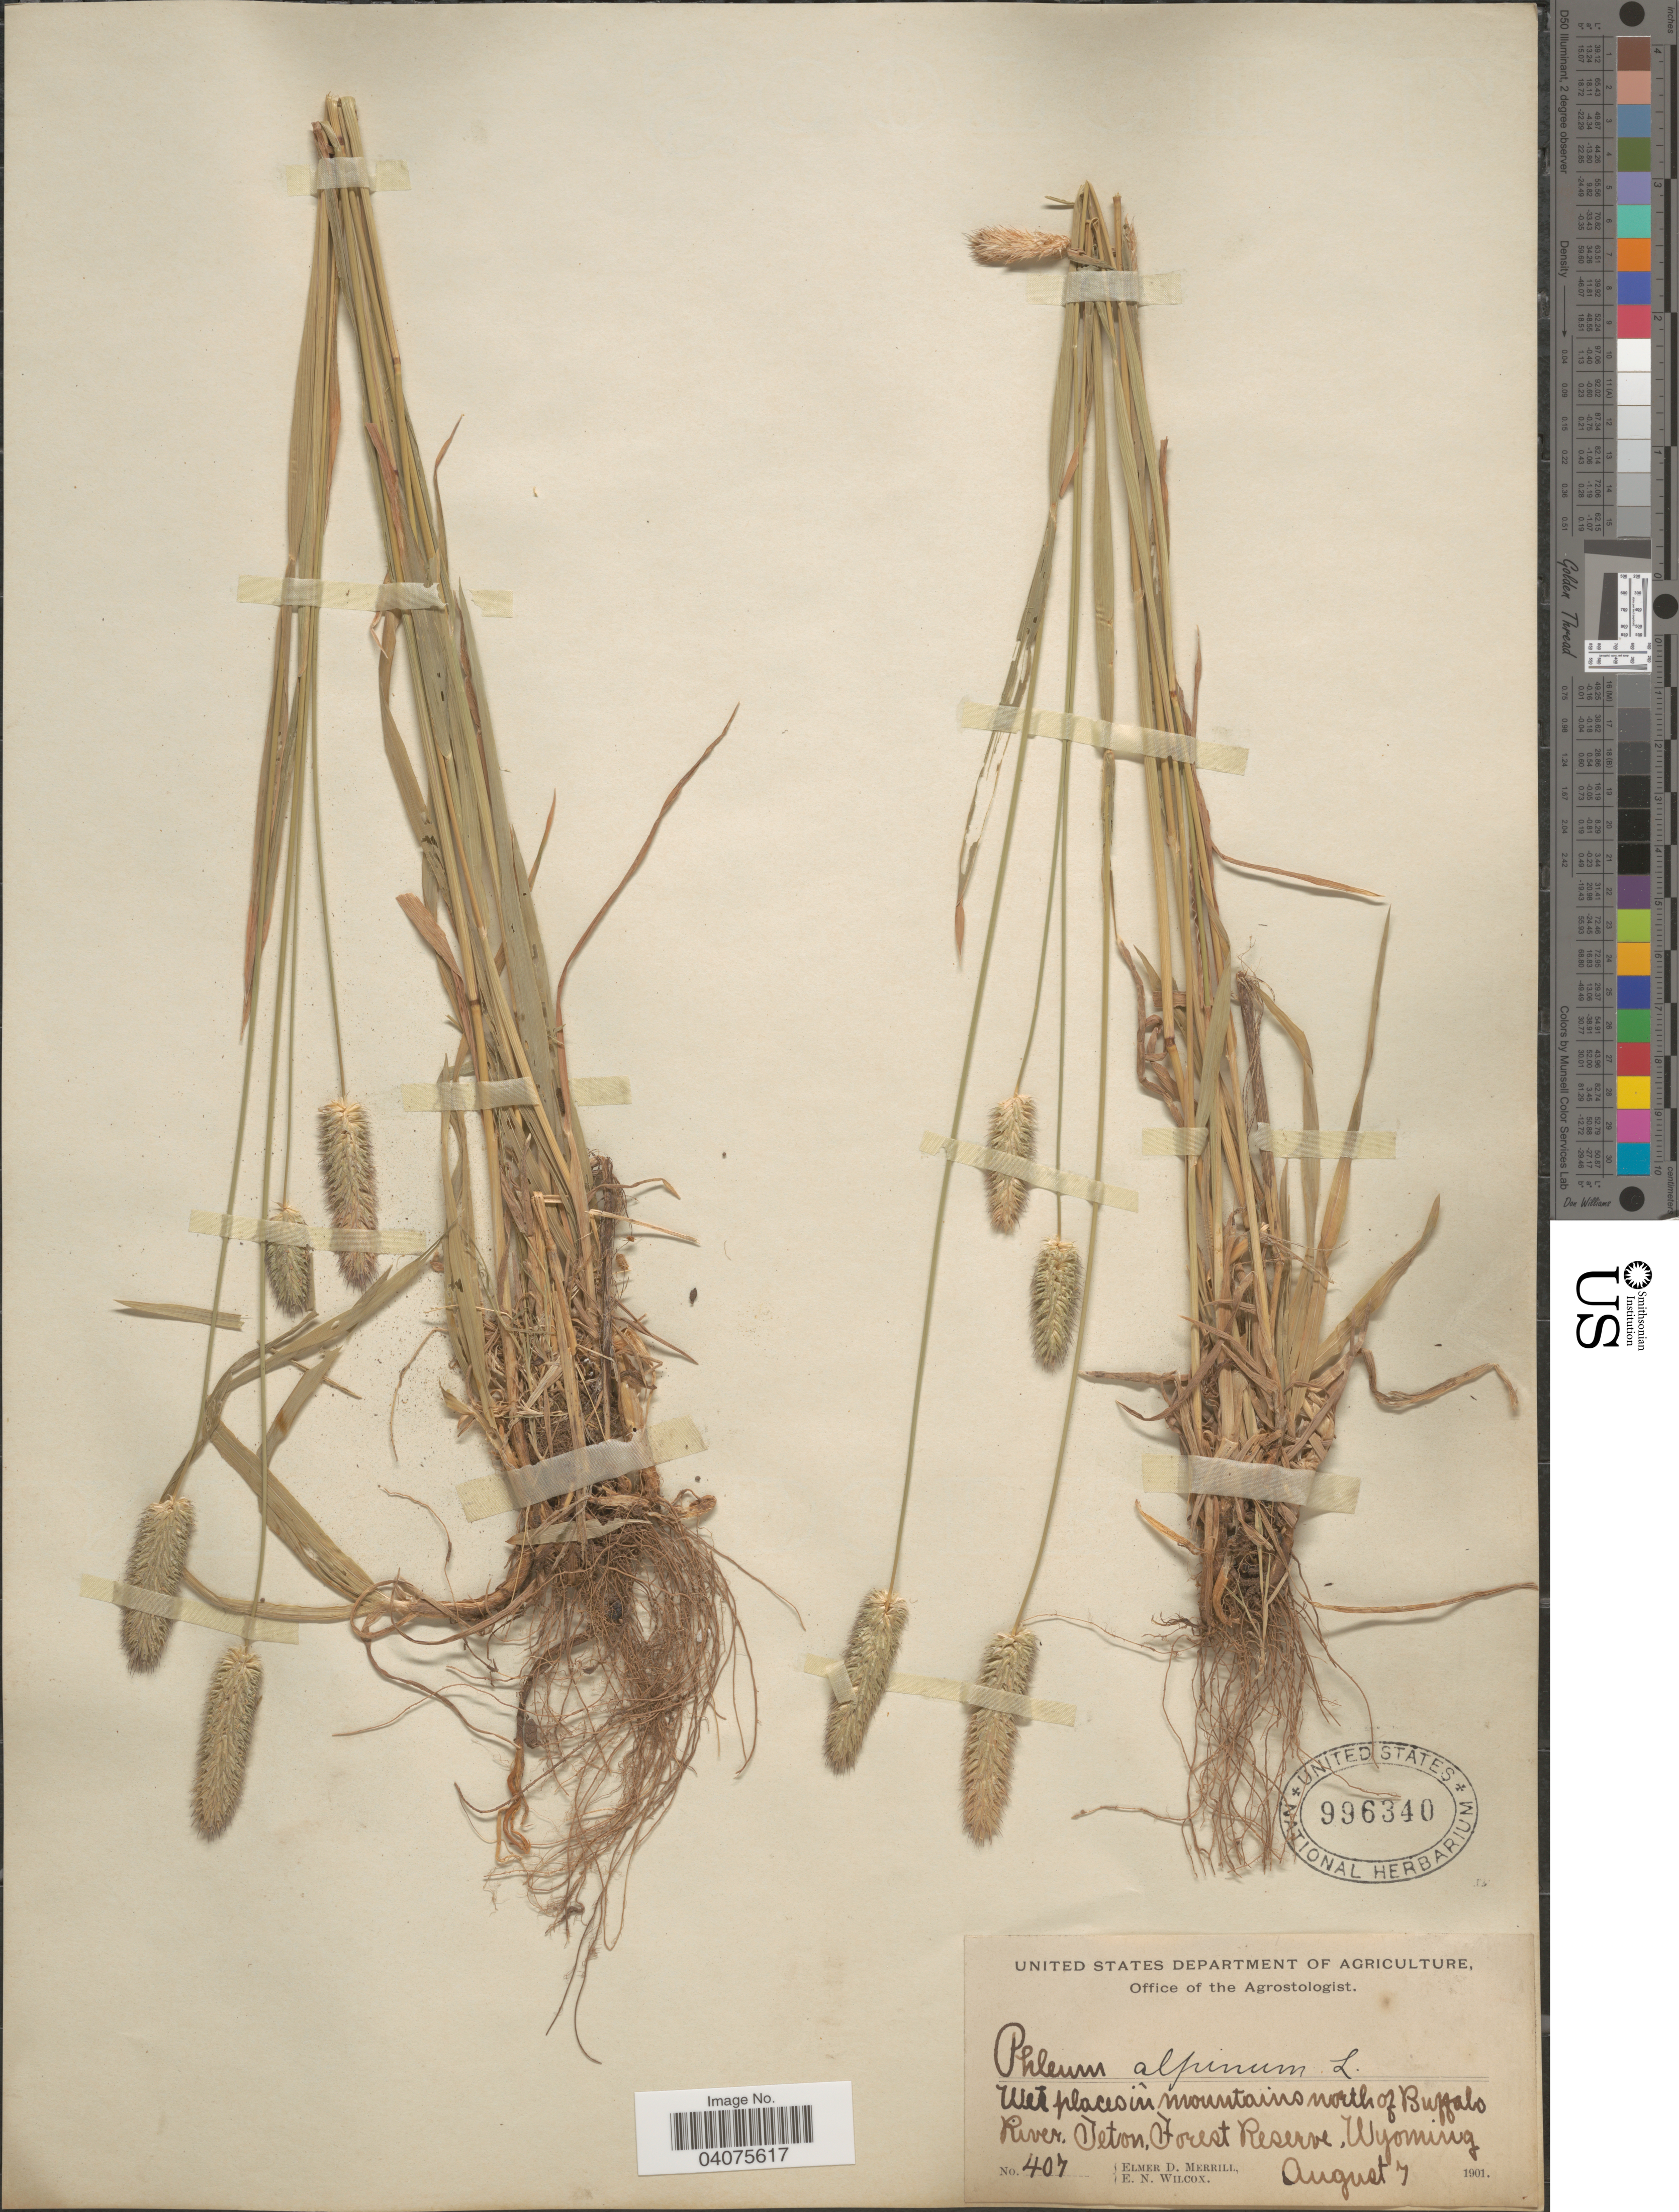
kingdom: Plantae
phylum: Tracheophyta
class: Liliopsida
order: Poales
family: Poaceae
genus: Phleum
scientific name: Phleum alpinum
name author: L.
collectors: E. D. Merrill & E. Wilcox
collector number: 407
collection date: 1901-08-07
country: United States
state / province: Wyoming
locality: Wet places in mountains north of Buffalo River. Teton, Forest Reserve.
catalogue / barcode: US 996340